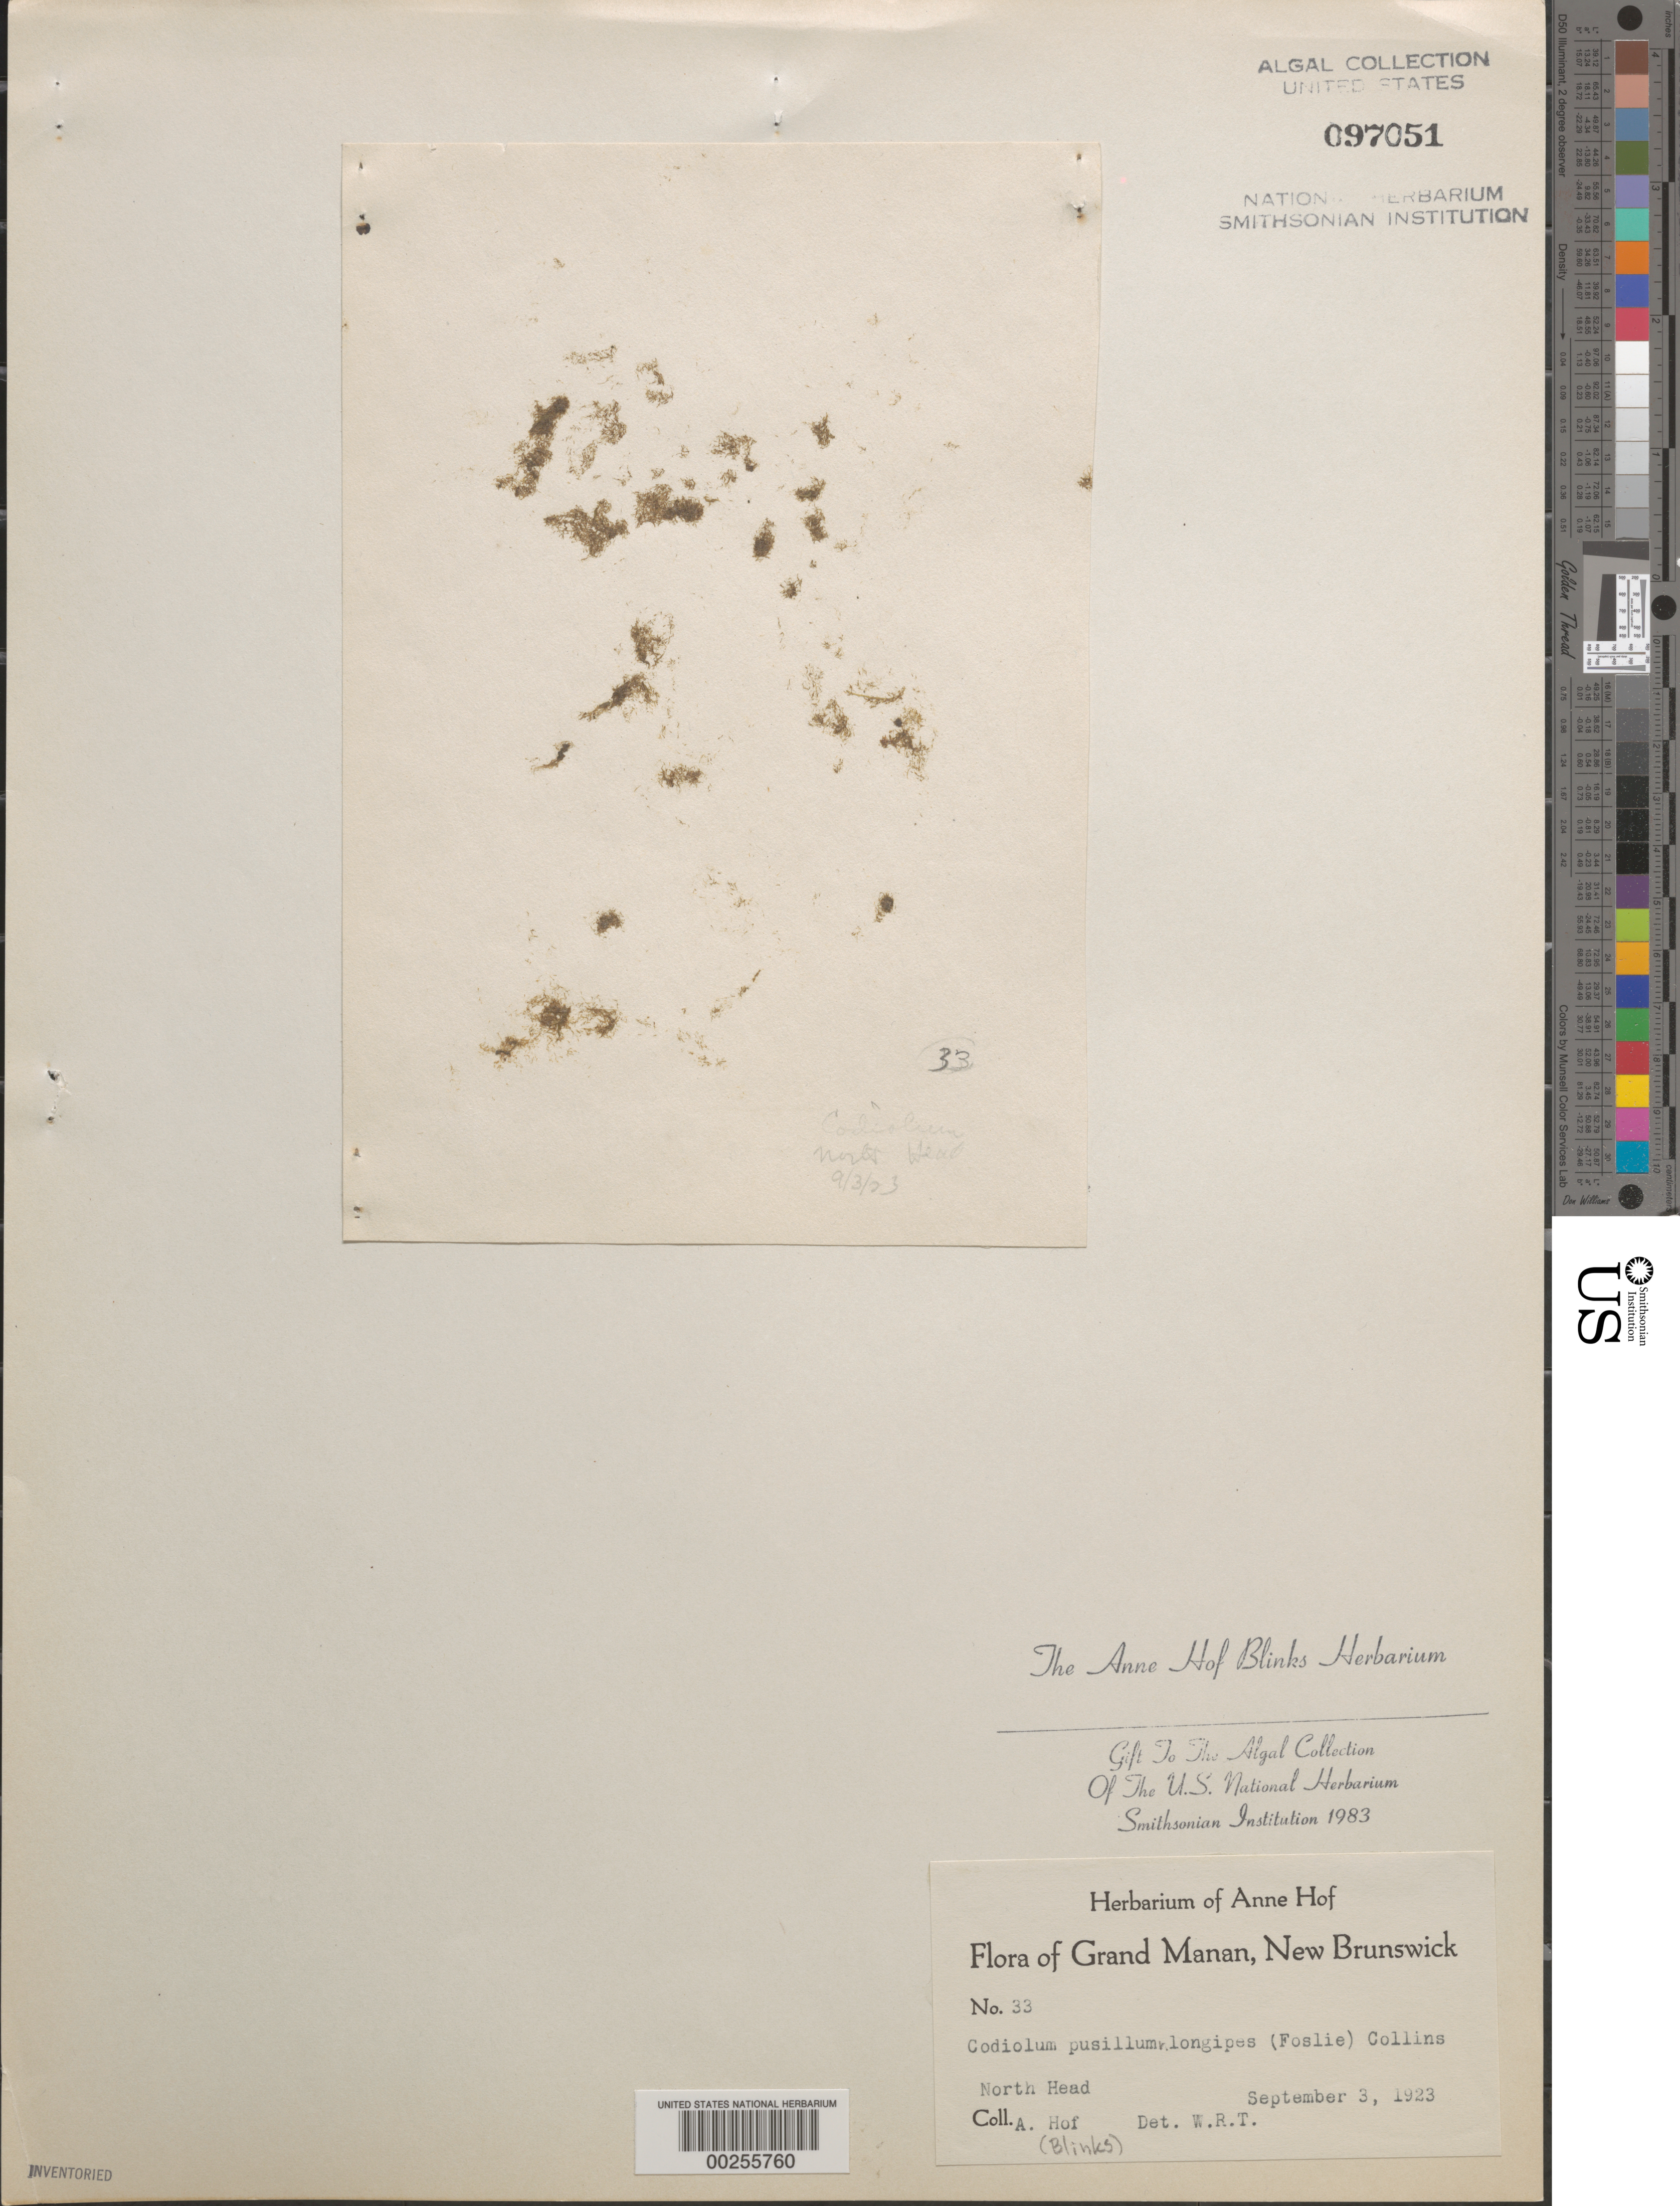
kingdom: Plantae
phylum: Chlorophyta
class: Ulvophyceae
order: Ulotrichales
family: Ulotrichaceae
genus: Codiolum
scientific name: Codiolum pusillum var. longipes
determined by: Taylor, William R.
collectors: A. Blinks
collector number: AHB 33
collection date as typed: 03 Sep 1923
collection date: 1923-09-03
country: Canada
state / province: New Brunswick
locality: Grand manan, north head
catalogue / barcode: US 97051